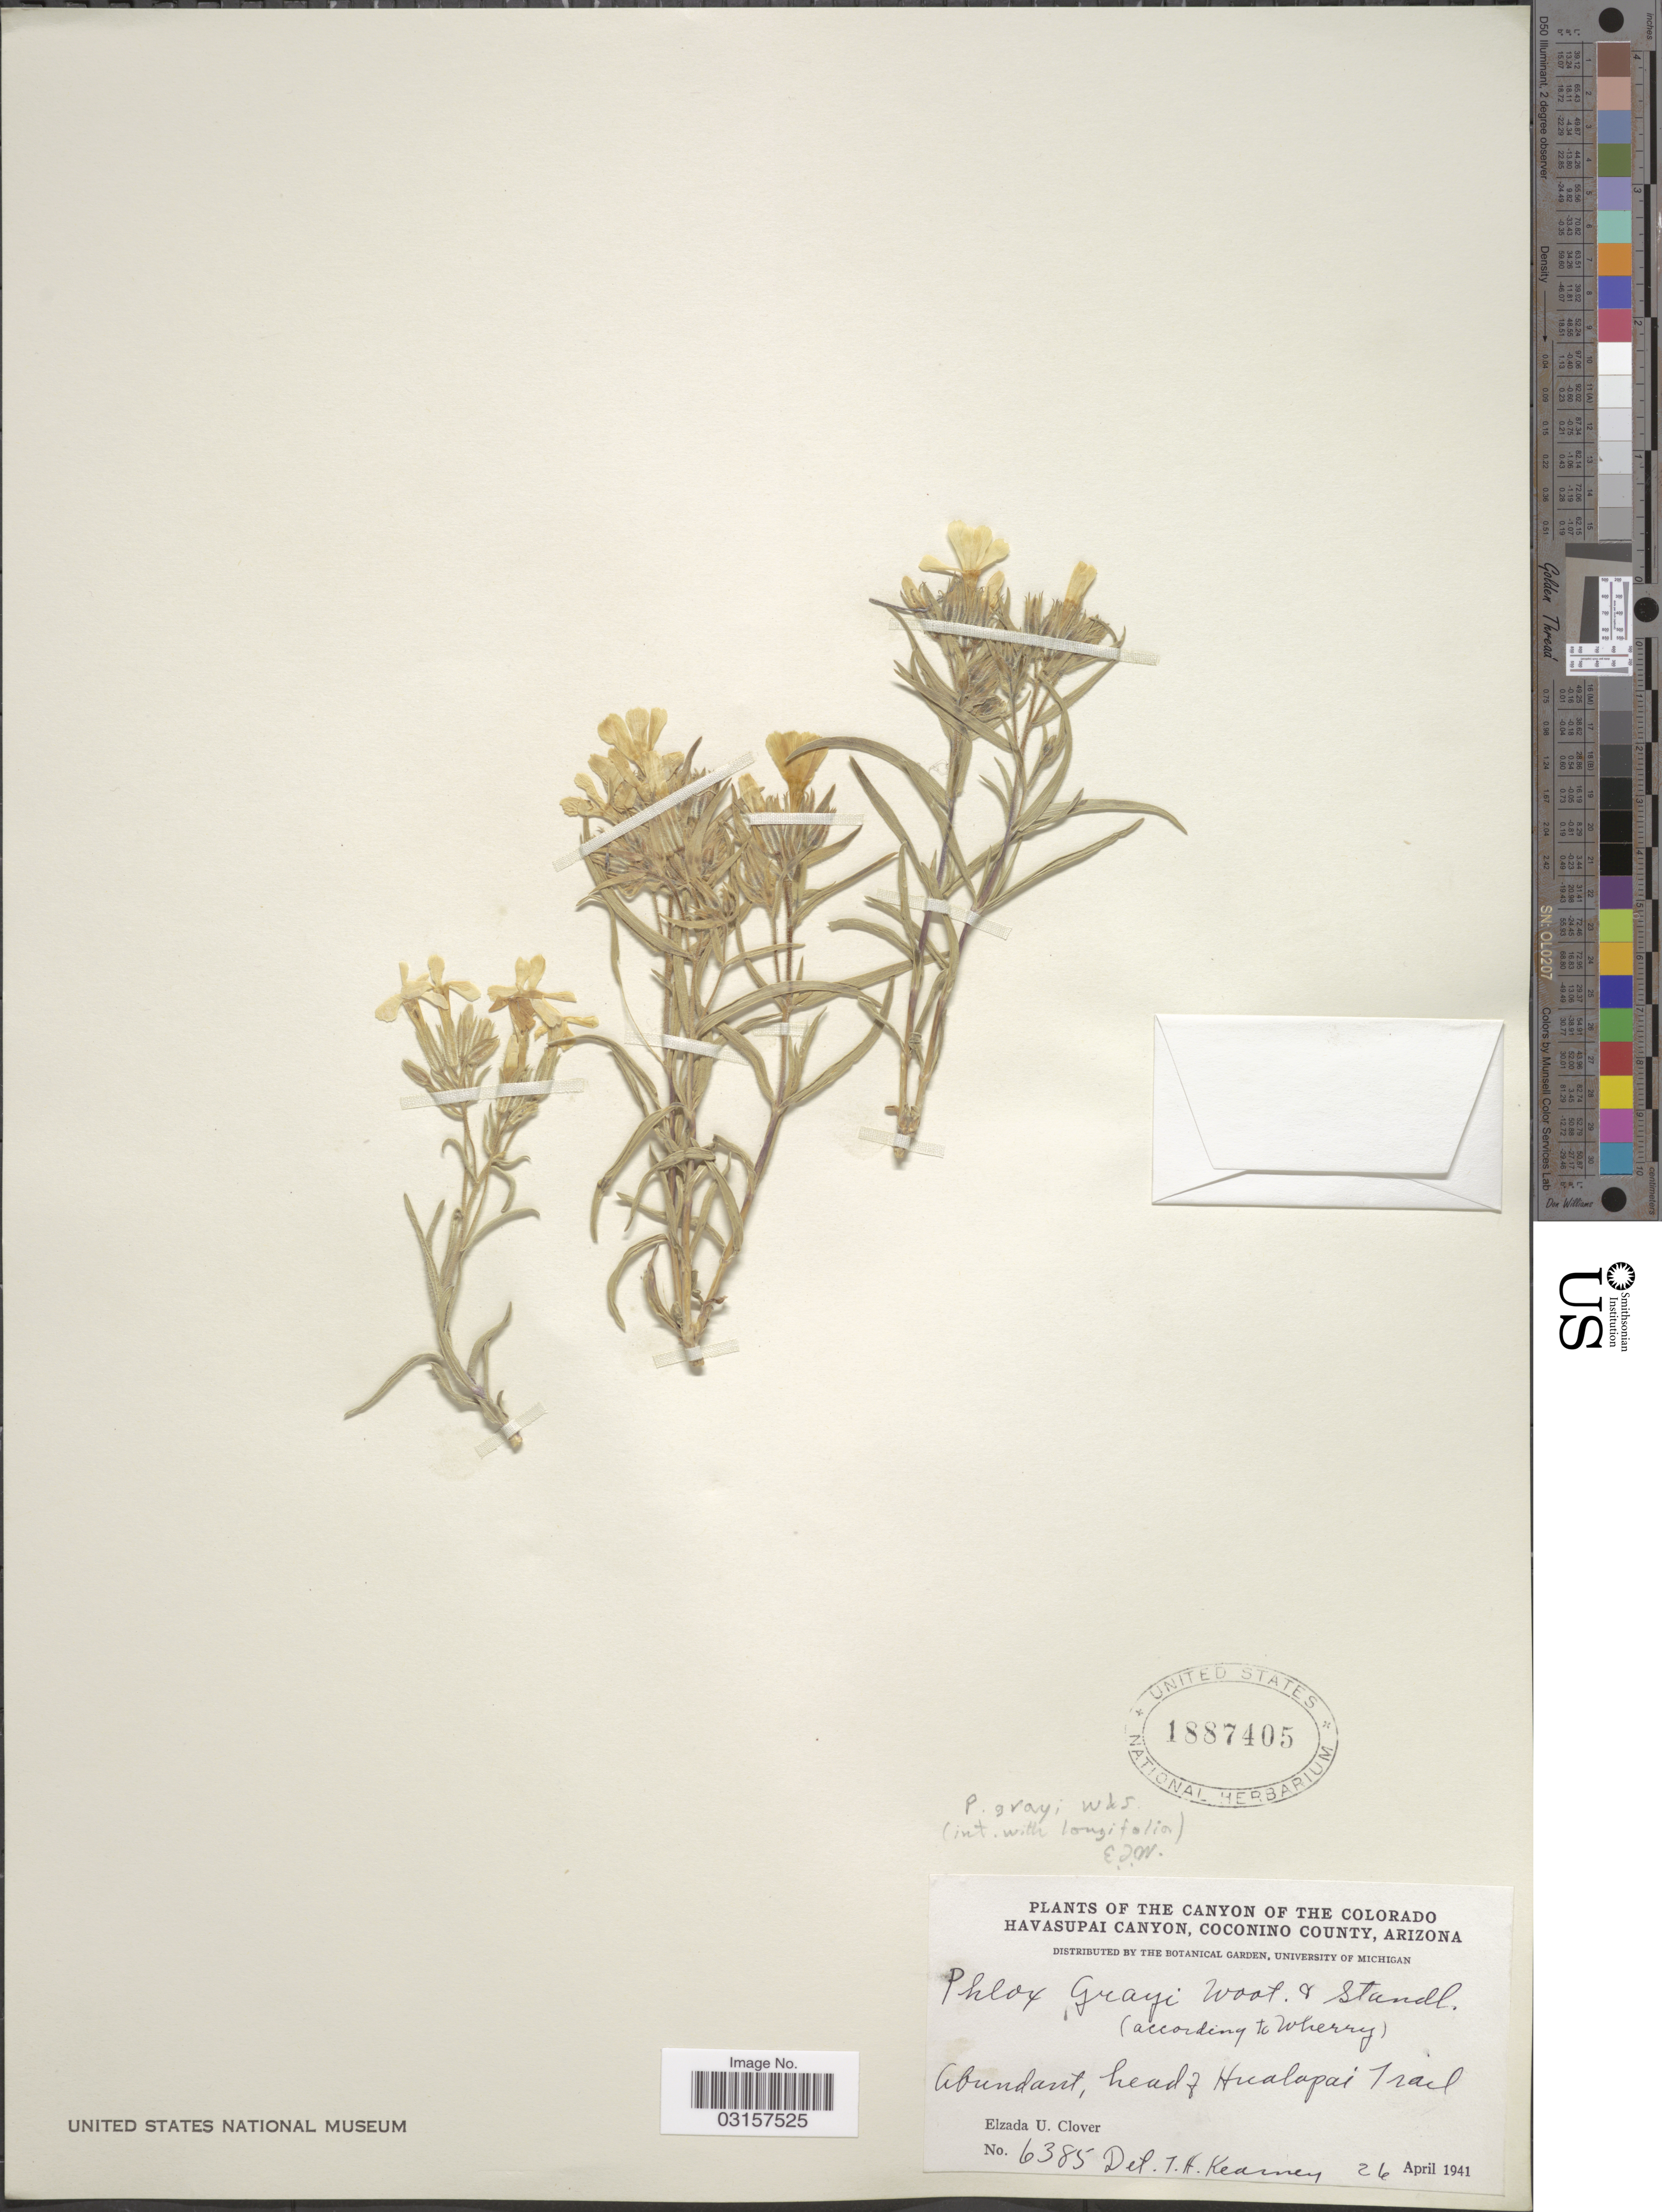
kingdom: Plantae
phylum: Tracheophyta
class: Magnoliopsida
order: Ericales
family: Polemoniaceae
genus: Phlox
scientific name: Phlox stansburyi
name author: (Torr.) A. Heller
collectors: E. U. Clover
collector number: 6385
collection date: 1941-04-26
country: United States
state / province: Arizona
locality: The Canyon of the Colorado Havasupai Canyon, Coconino County, Abundant, head of Hucalapai Trail.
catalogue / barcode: US 1887405